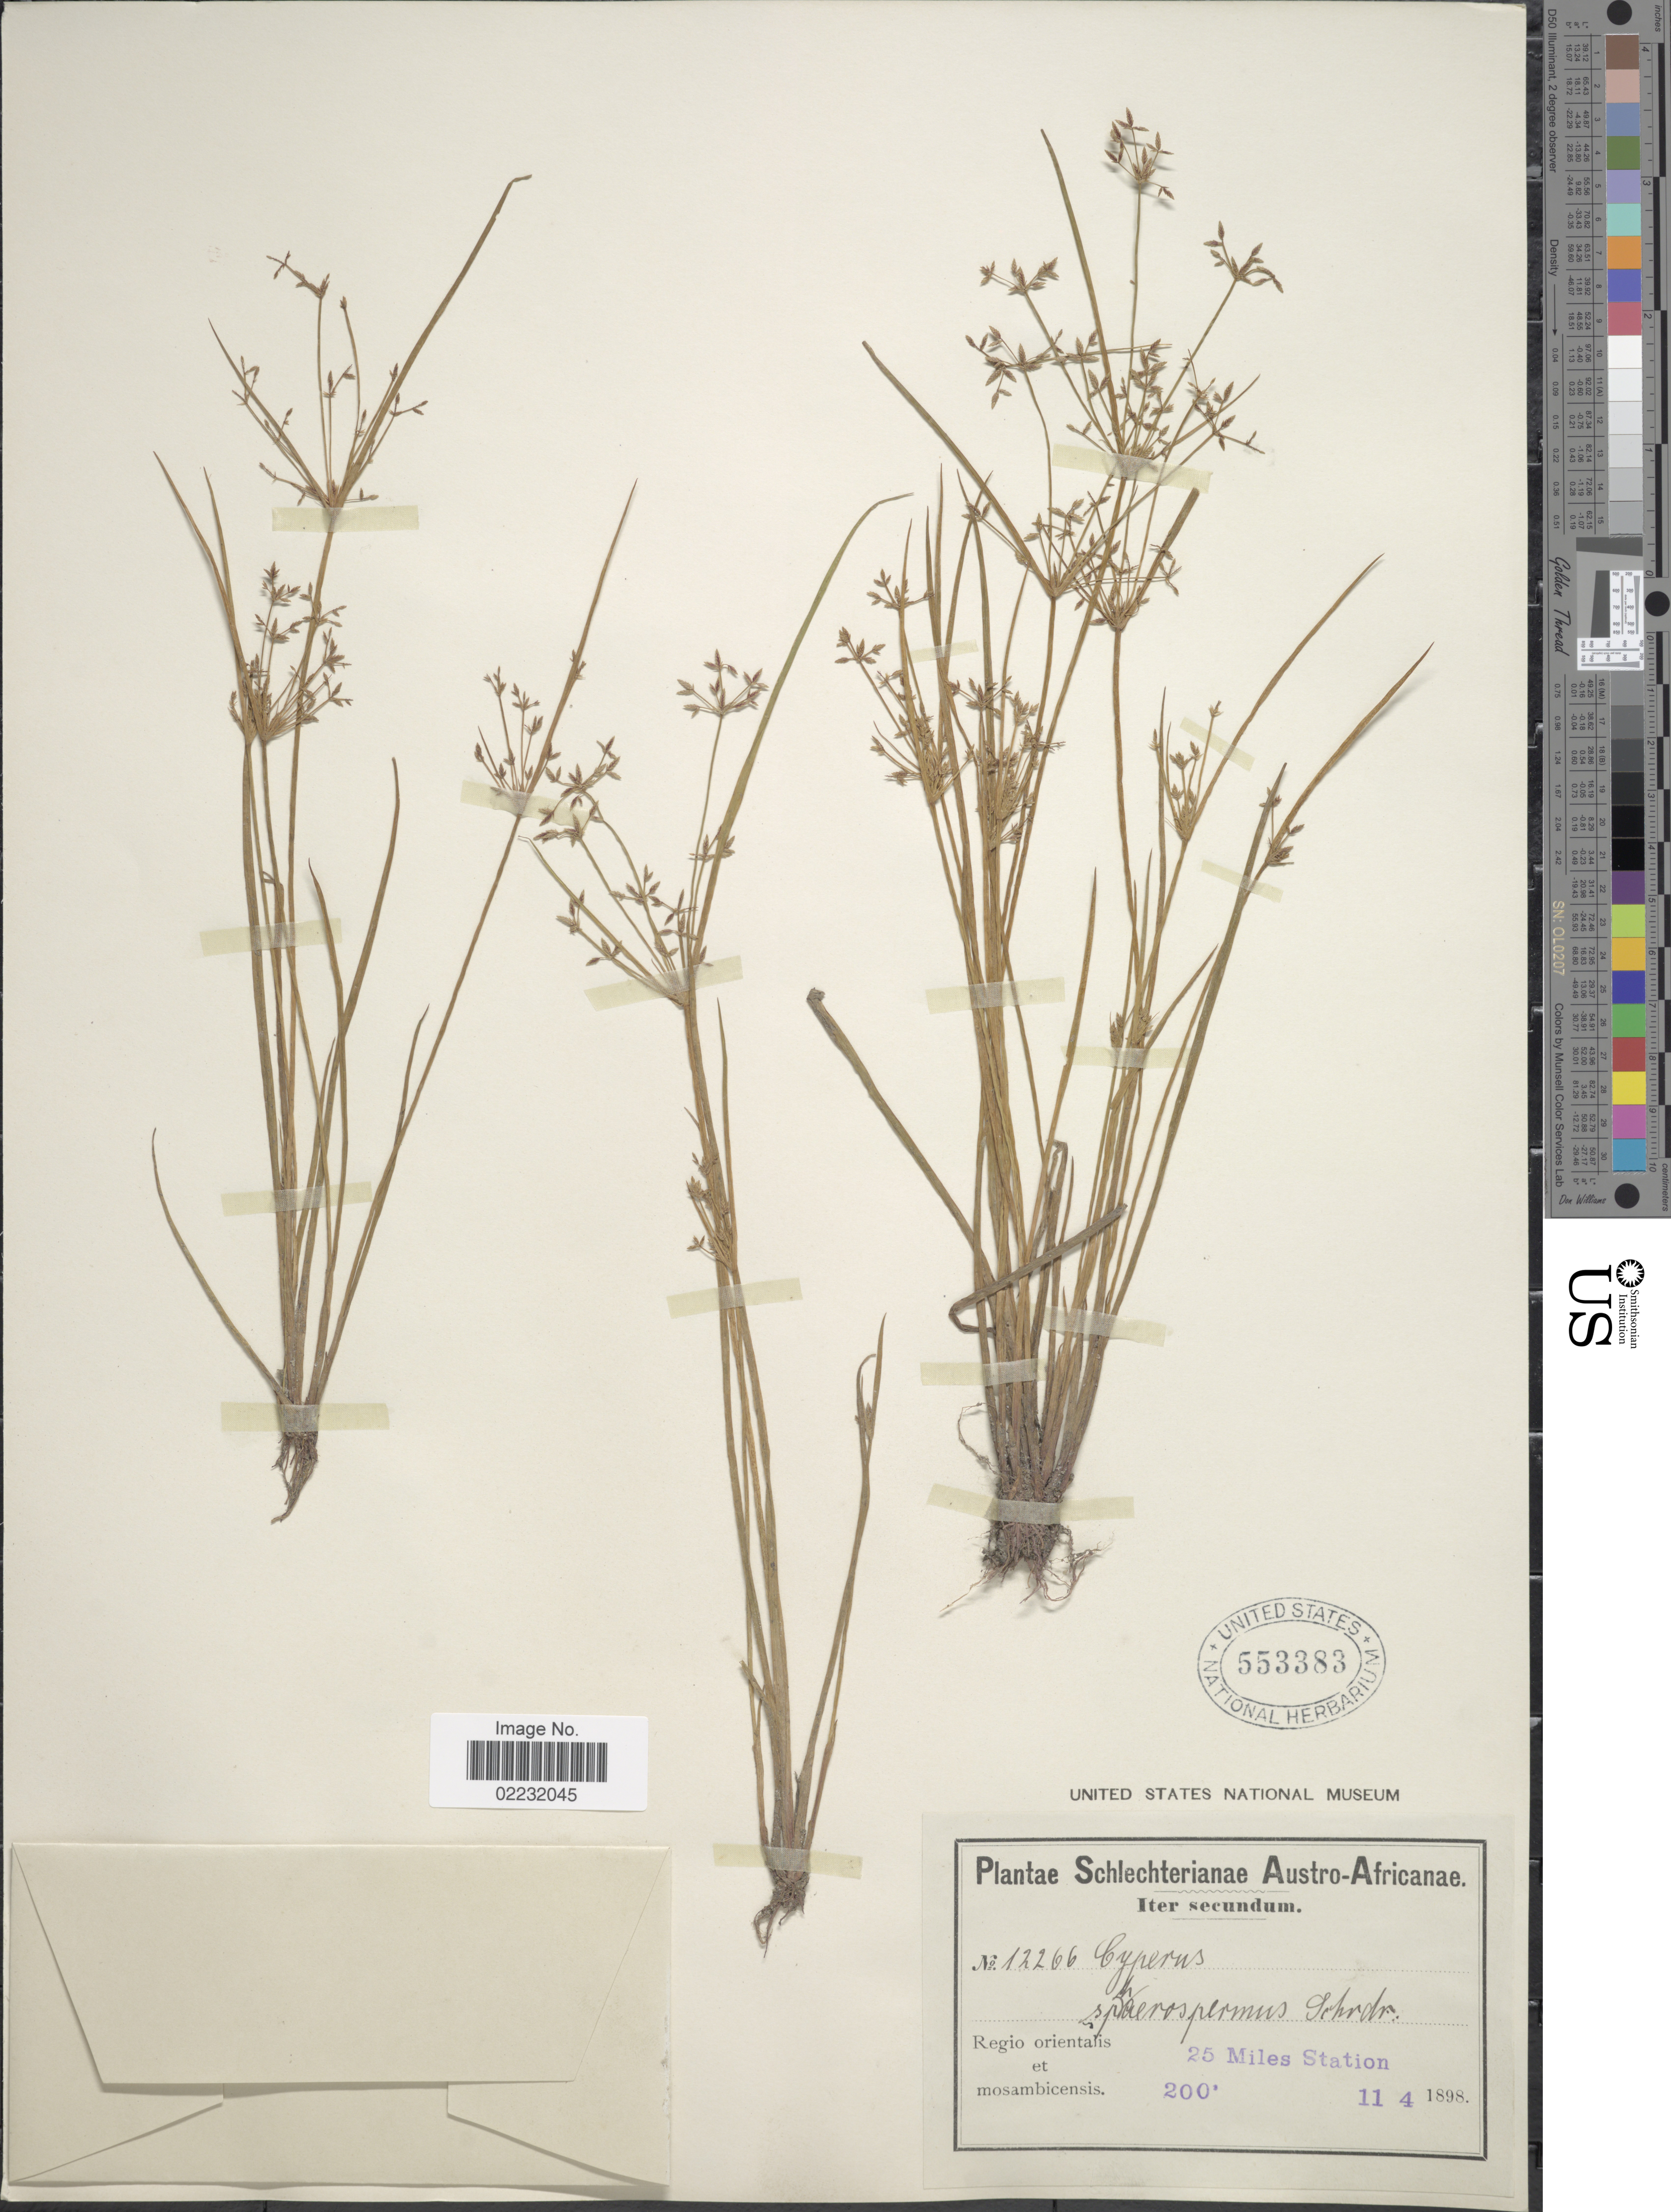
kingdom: Plantae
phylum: Tracheophyta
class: Liliopsida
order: Poales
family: Cyperaceae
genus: Cyperus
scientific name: Cyperus sphaerospermus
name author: Schrad.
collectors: Schlechter, --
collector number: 12266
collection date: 1898-04-11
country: Mozambique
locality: Austro-Africanane, regio orientalis et mosambicensis, 25 Miles Station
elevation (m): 61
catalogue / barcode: US 553383